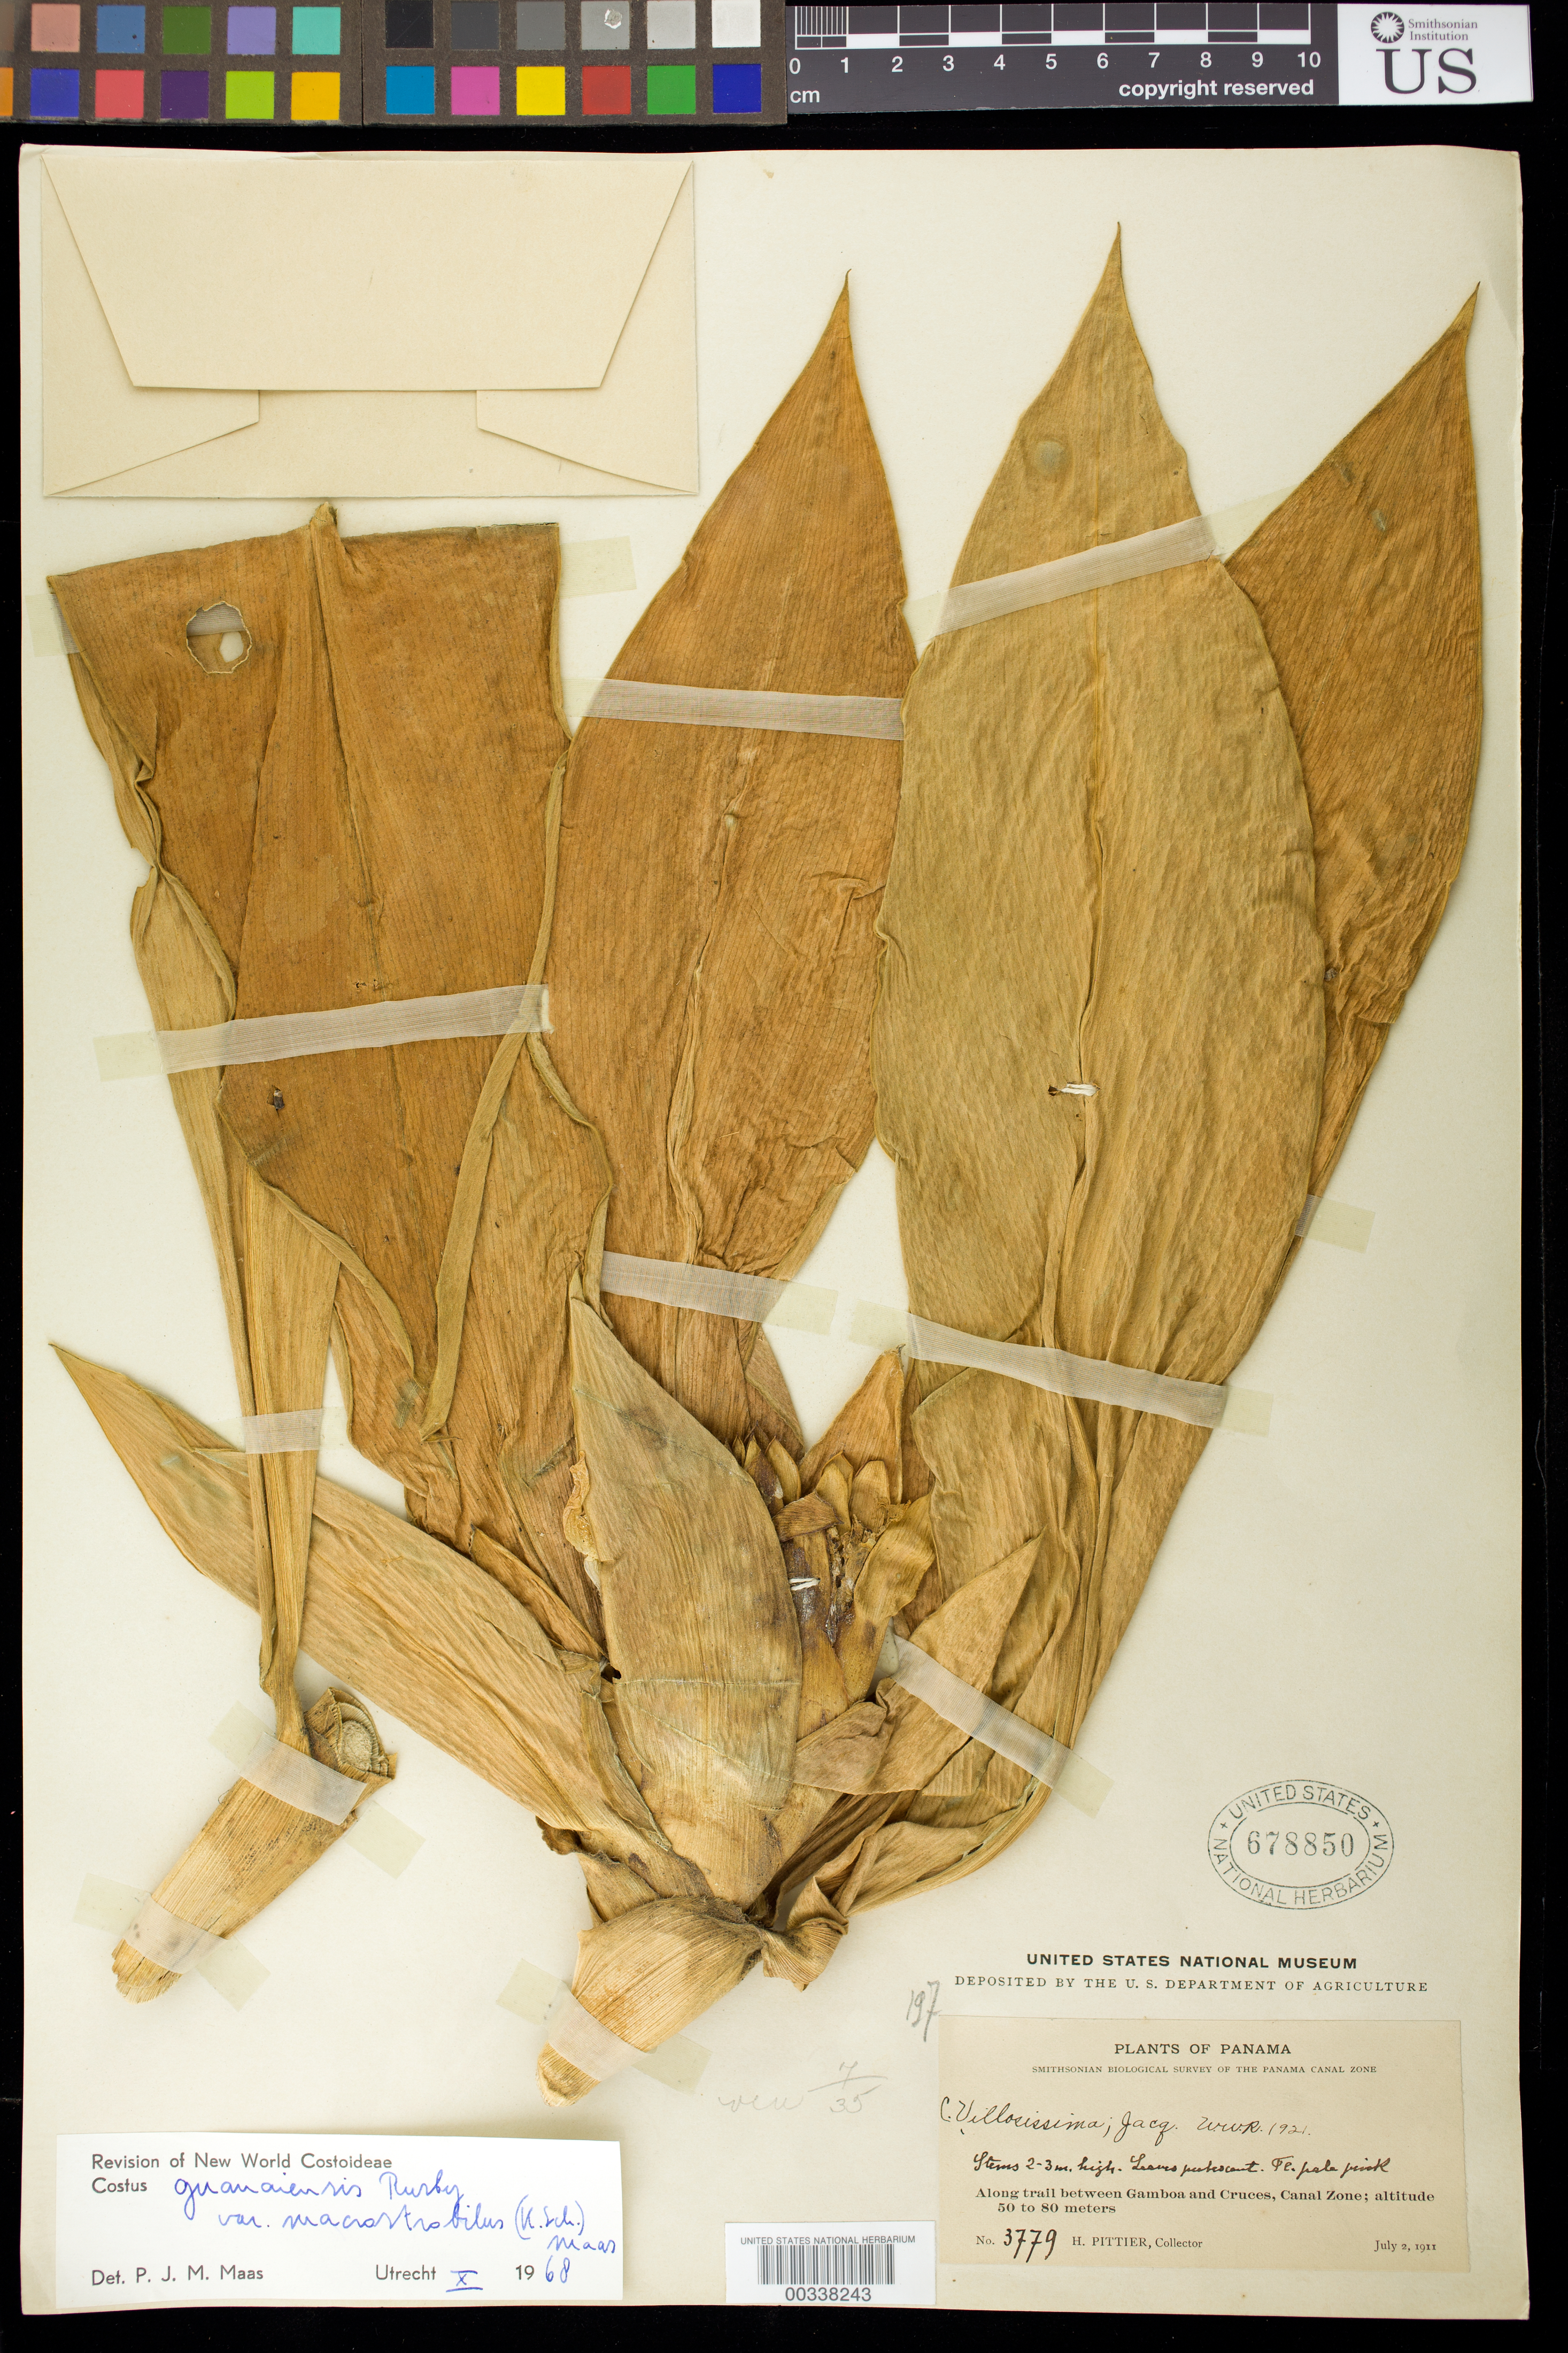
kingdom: Plantae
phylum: Tracheophyta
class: Liliopsida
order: Zingiberales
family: Costaceae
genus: Costus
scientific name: Costus guanaiensis var. macrostrobilis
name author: (K. Schum.) Maas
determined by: Maas, Paul J. M.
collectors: H. F. Pittier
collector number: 3779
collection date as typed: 02 Jul 1911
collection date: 1911-07-02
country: Panama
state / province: Colón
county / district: Canal Zone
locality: Along Trail between Gamboa and Cruces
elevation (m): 50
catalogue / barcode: US 678850